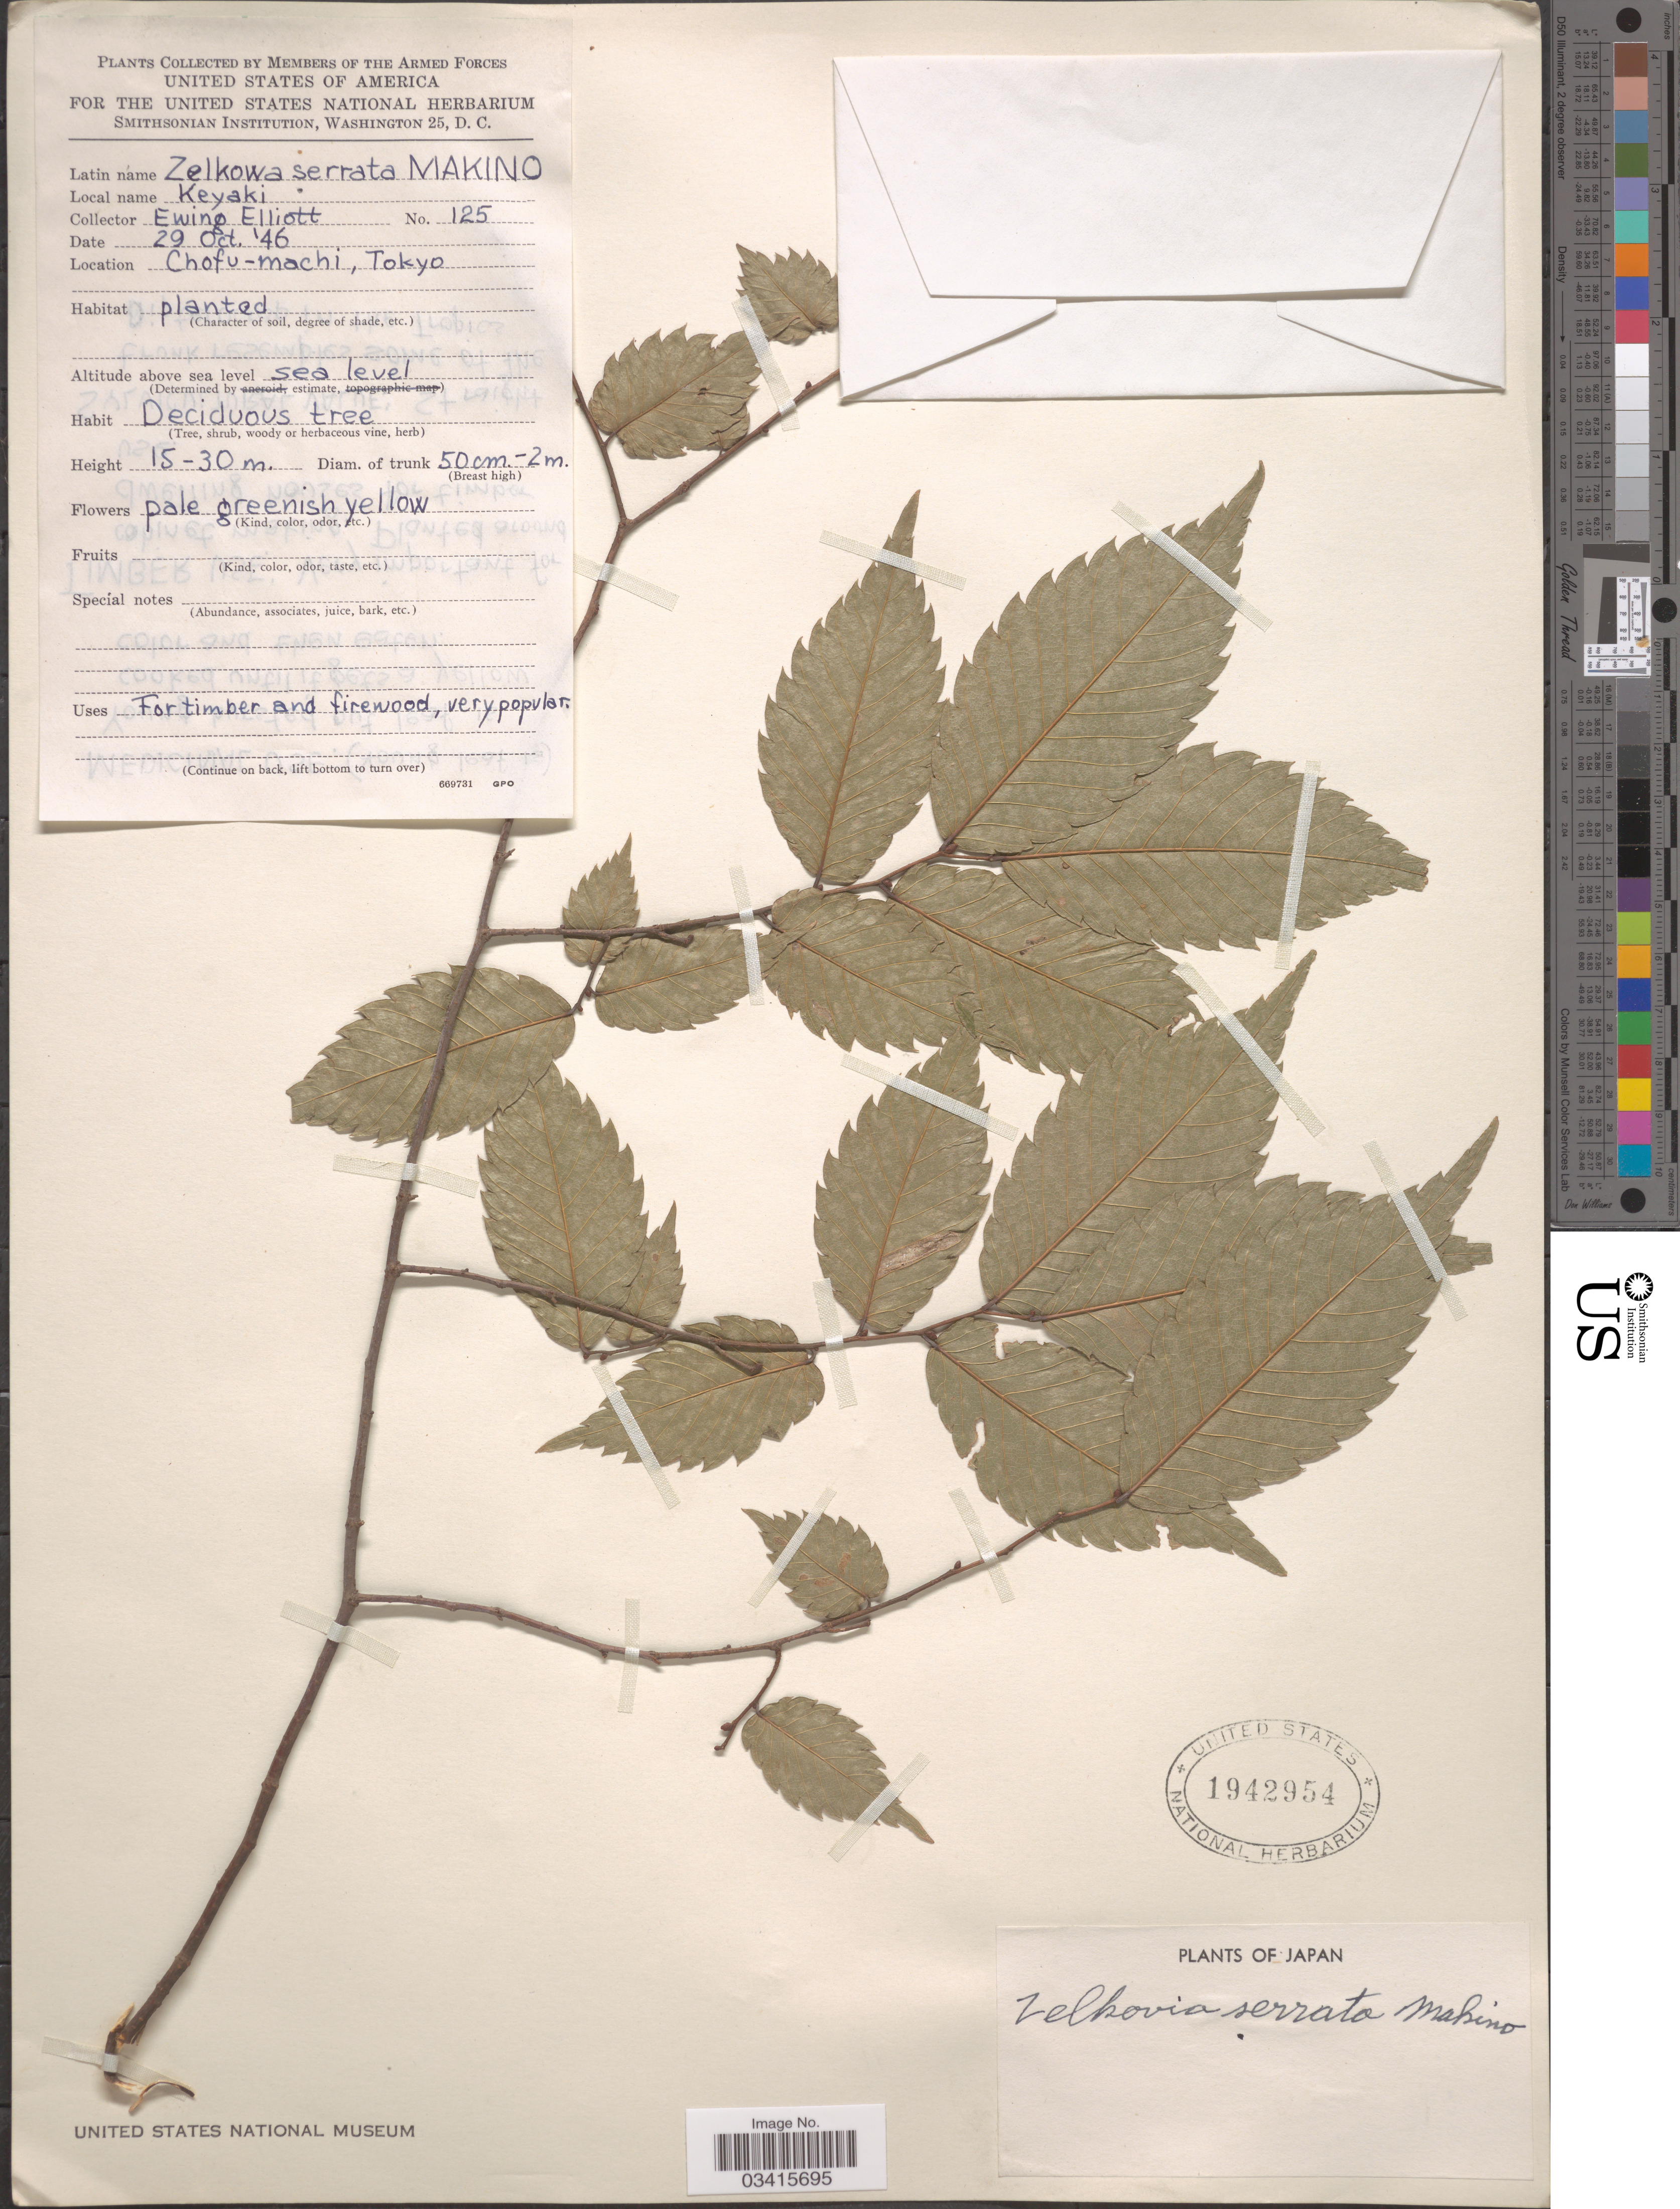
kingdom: Plantae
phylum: Tracheophyta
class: Magnoliopsida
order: Rosales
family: Ulmaceae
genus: Zelkova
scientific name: Zelkova serrata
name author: (Thunb.) Makino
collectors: W. Elliott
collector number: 125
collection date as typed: Transcribed d/m/y: 29/10/46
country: Japan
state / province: Tokyo, Federal City of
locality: Chofu-machi.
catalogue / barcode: US 1942954